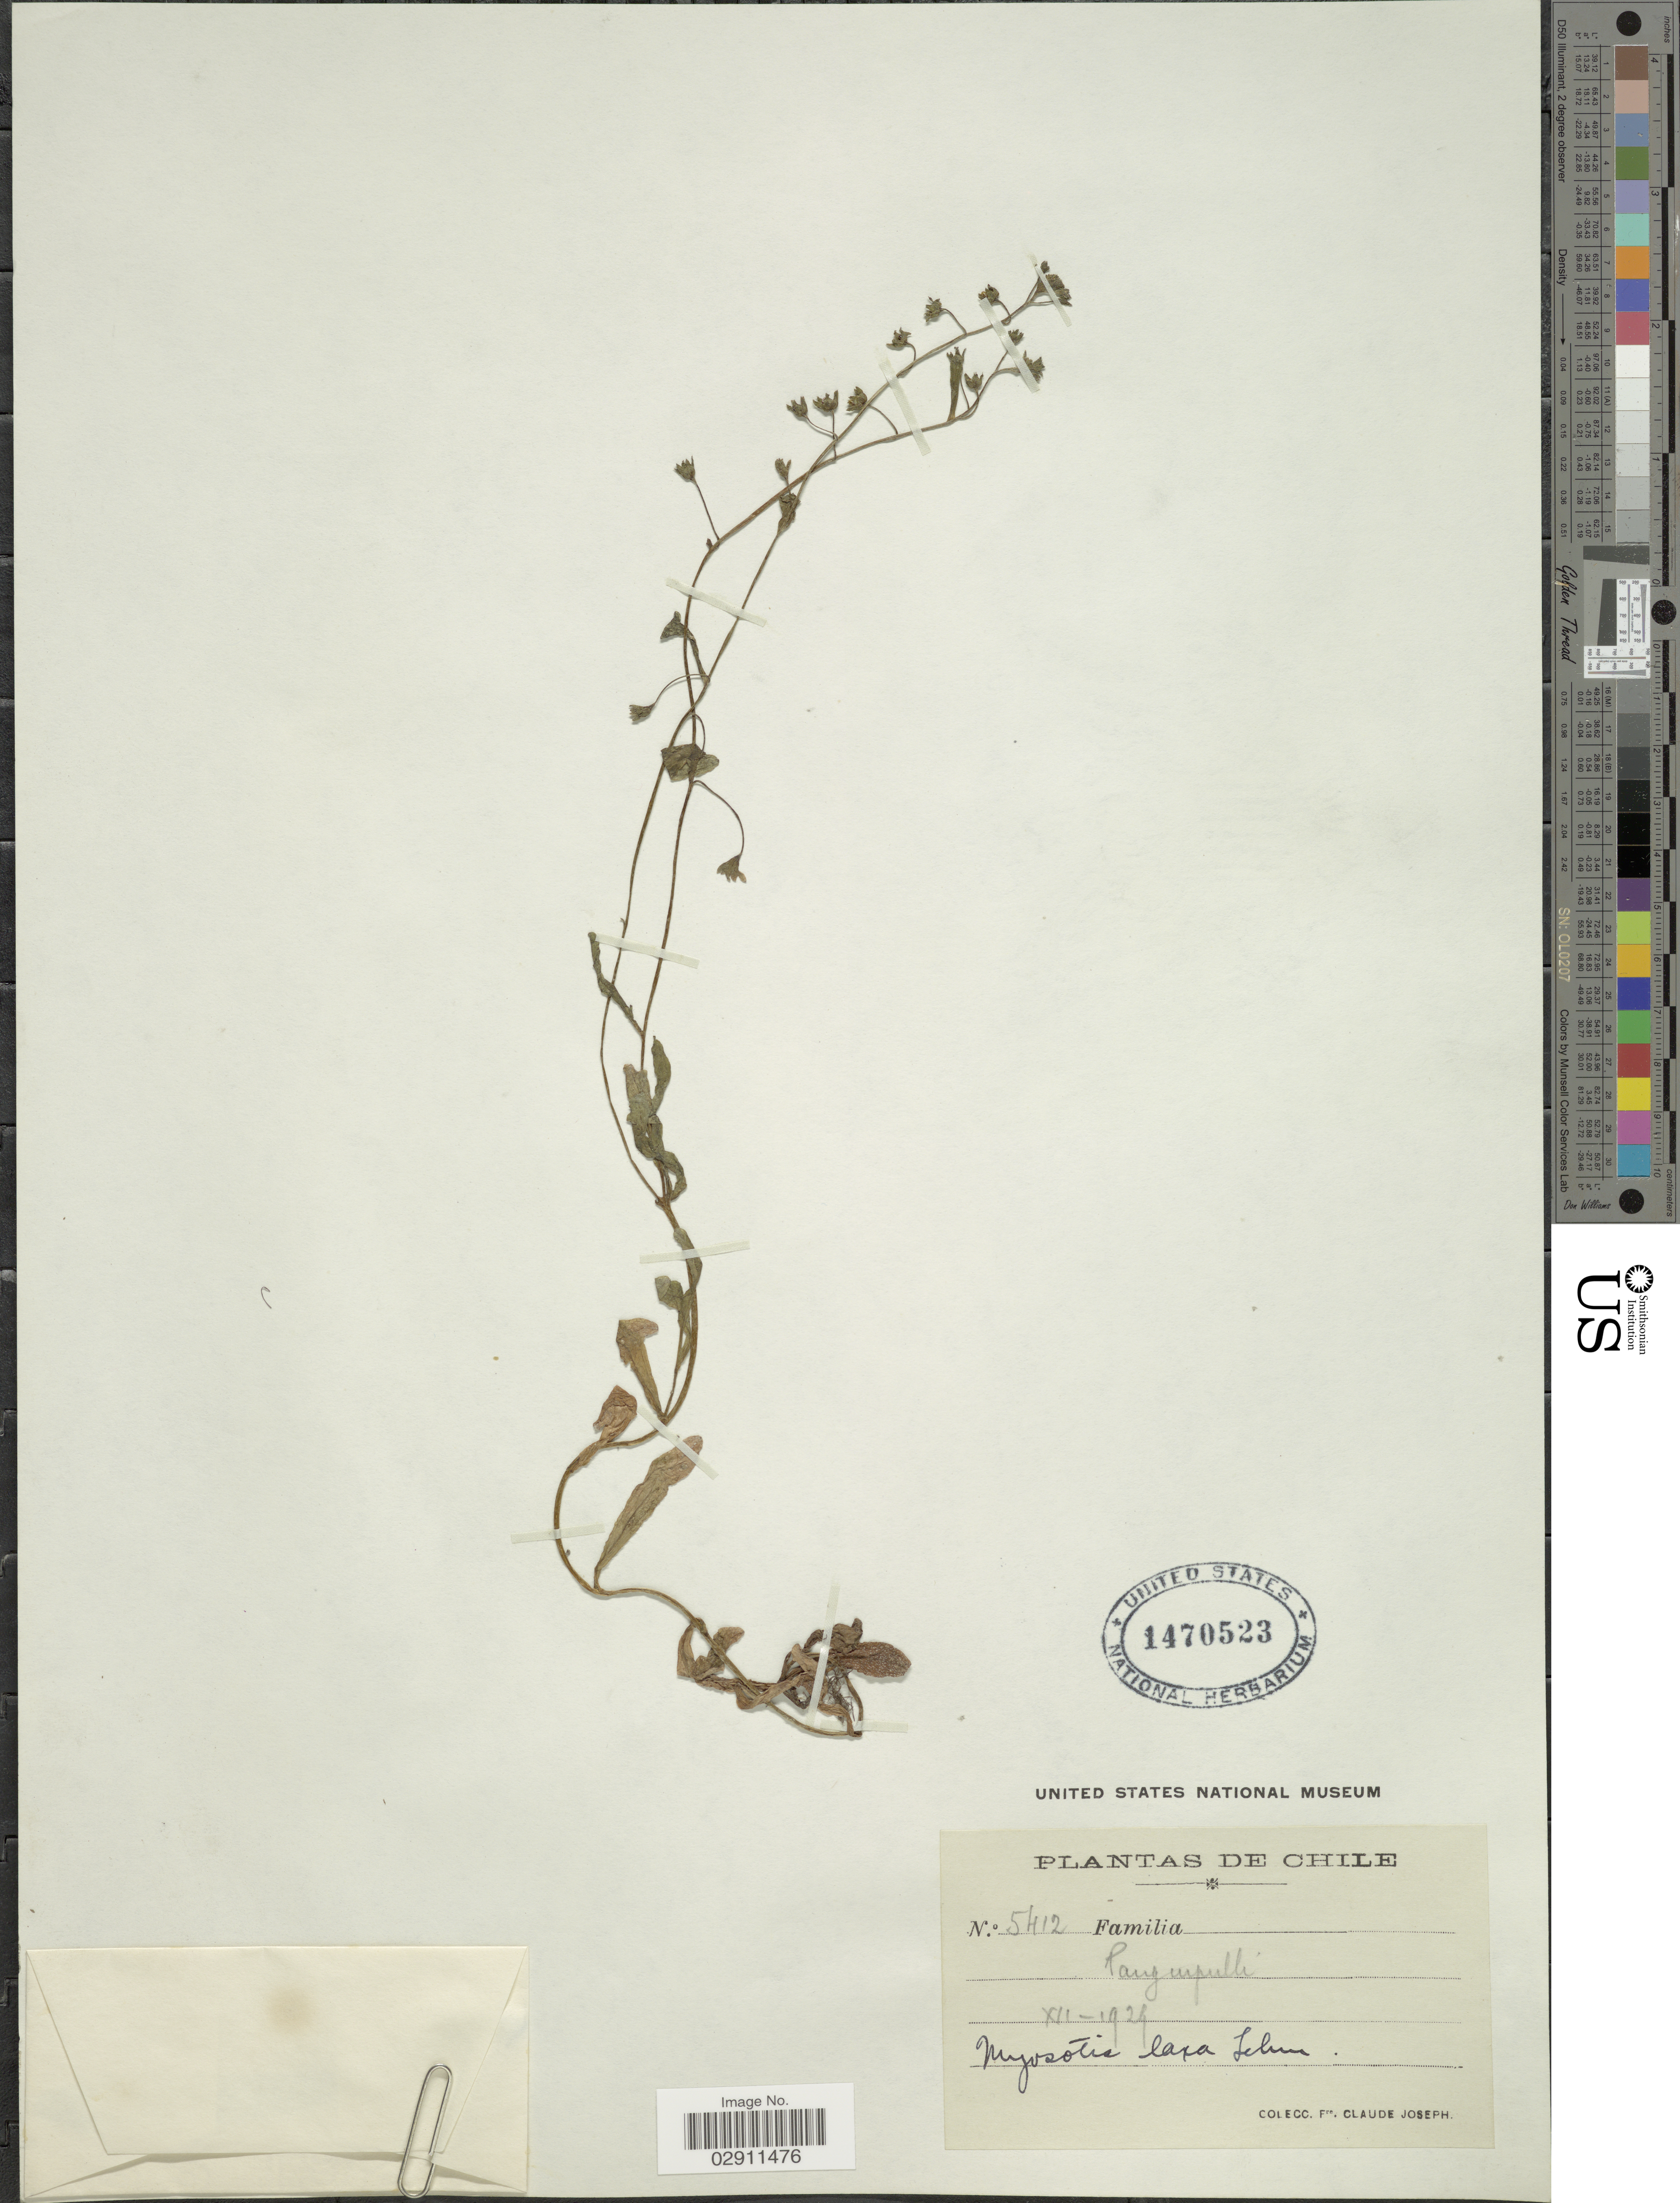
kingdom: Plantae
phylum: Tracheophyta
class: Magnoliopsida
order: Boraginales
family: Boraginaceae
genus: Myosotis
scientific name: Myosotis laxa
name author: F. Lehm.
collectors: Bro. Claude-Joseph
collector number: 5412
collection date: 1929-12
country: Chile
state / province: Los Ríos (XIV)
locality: Panguipulli.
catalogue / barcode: US 1470523